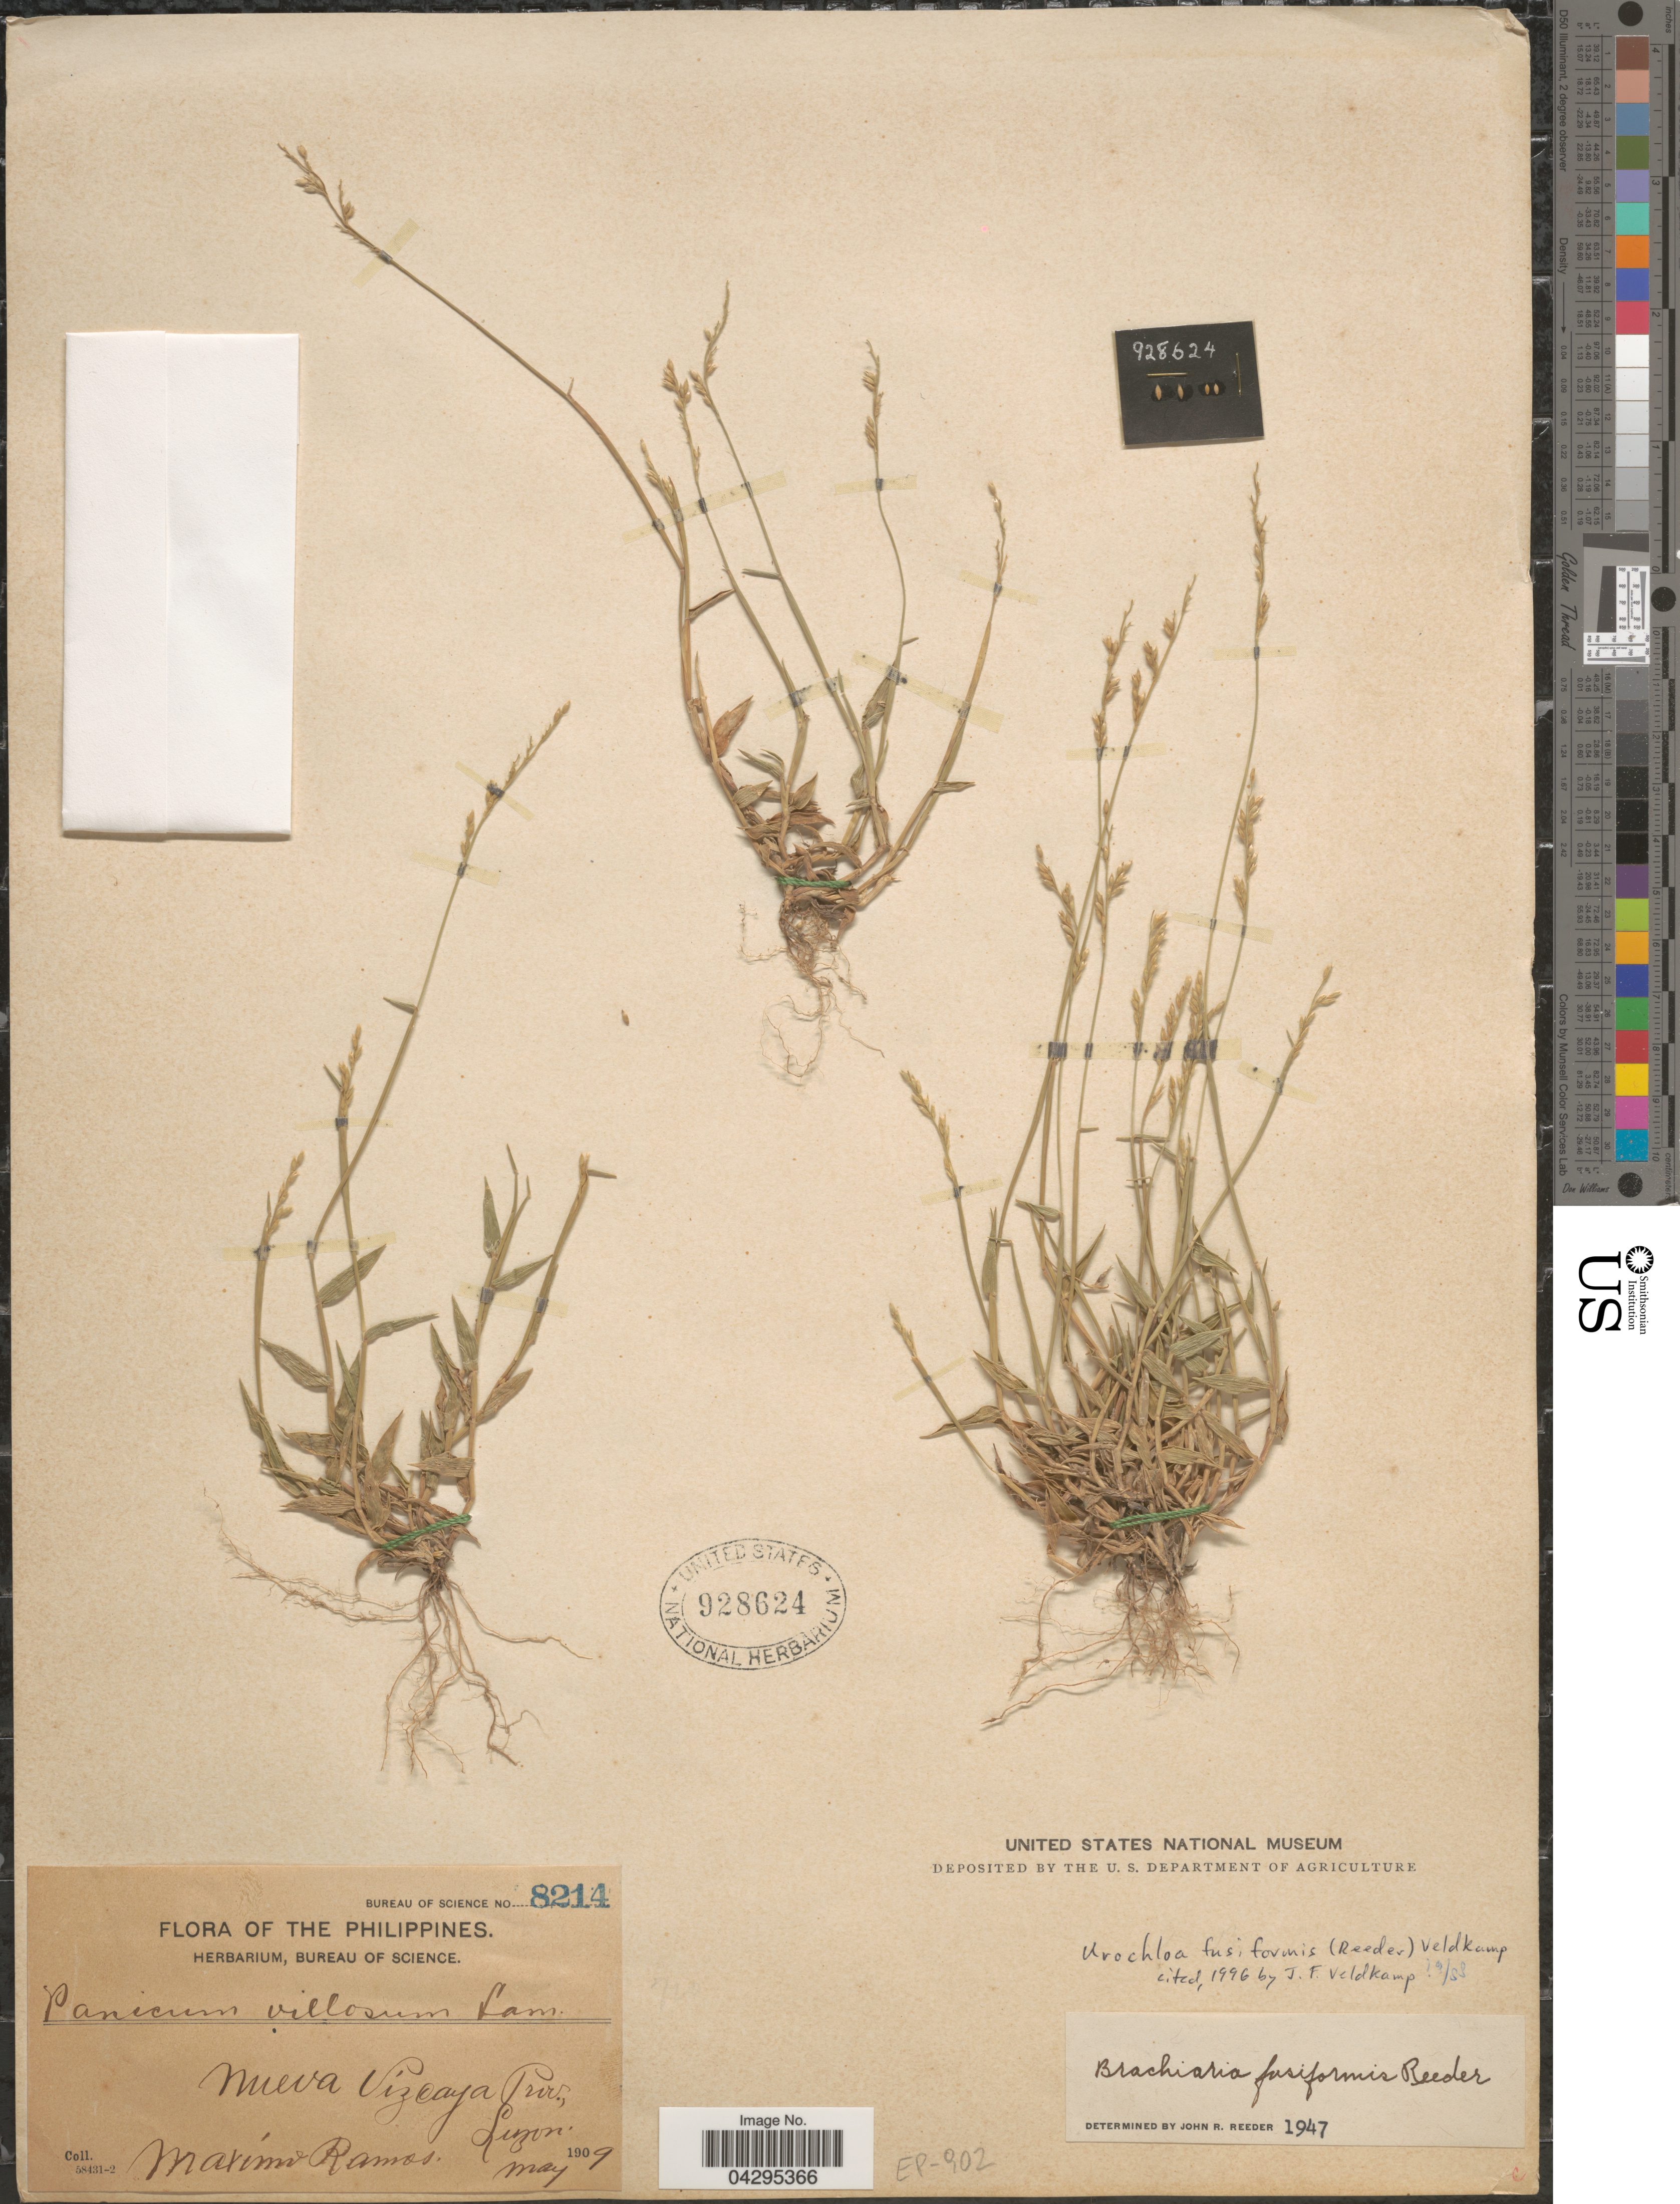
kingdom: Plantae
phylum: Tracheophyta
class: Liliopsida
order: Poales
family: Poaceae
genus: Urochloa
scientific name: Urochloa fusiformis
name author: (Reeder) Veldkamp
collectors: M. Ramos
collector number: Bureau Of Science 8214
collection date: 1909-05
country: Philippines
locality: Nueva Viscaya Prov., Luzon.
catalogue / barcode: US 928624